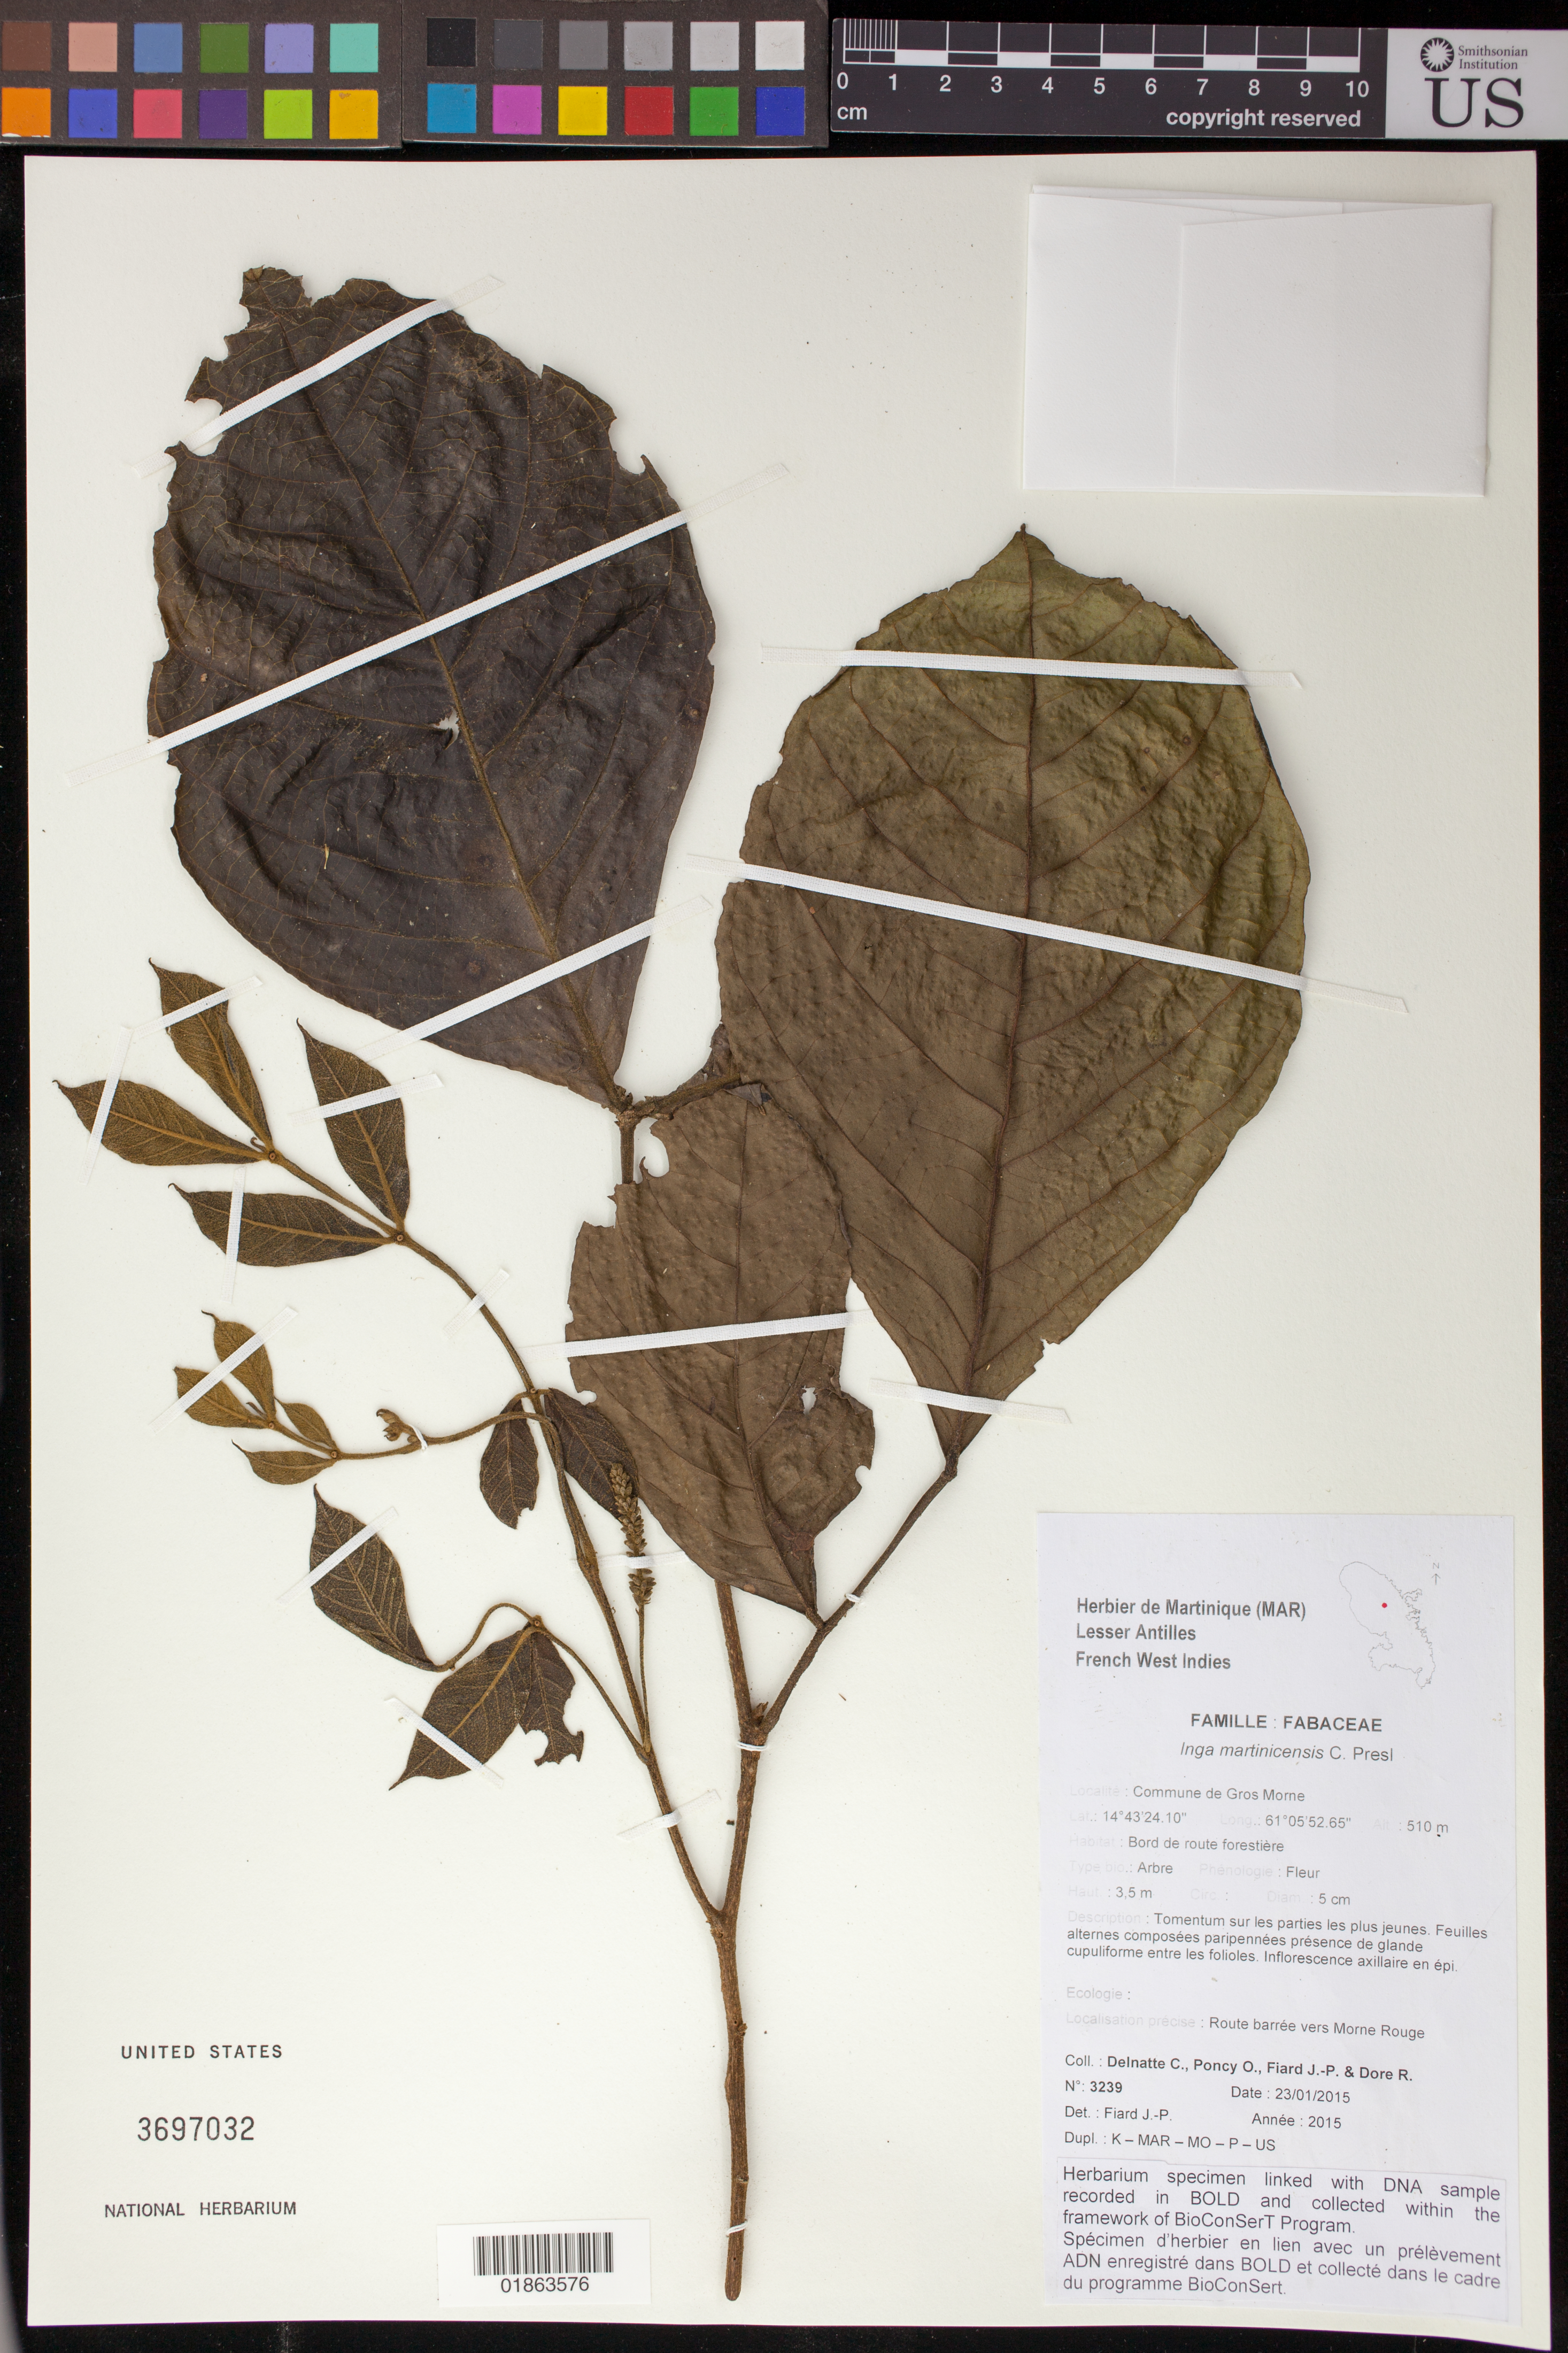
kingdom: Plantae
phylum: Tracheophyta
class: Magnoliopsida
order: Fabales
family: Fabaceae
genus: Inga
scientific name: Inga martinicensis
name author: C. Presl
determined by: Delnatte, C.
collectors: C. Delnatte, O. Poncy, J.-P. Fiard & R. Dore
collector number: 3239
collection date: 2015-01-23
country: Martinique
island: Martinique I.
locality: Commune de Gros Morne, route barrée vers Morne Rouge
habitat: Bord de route forestière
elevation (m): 510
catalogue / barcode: US 3697032